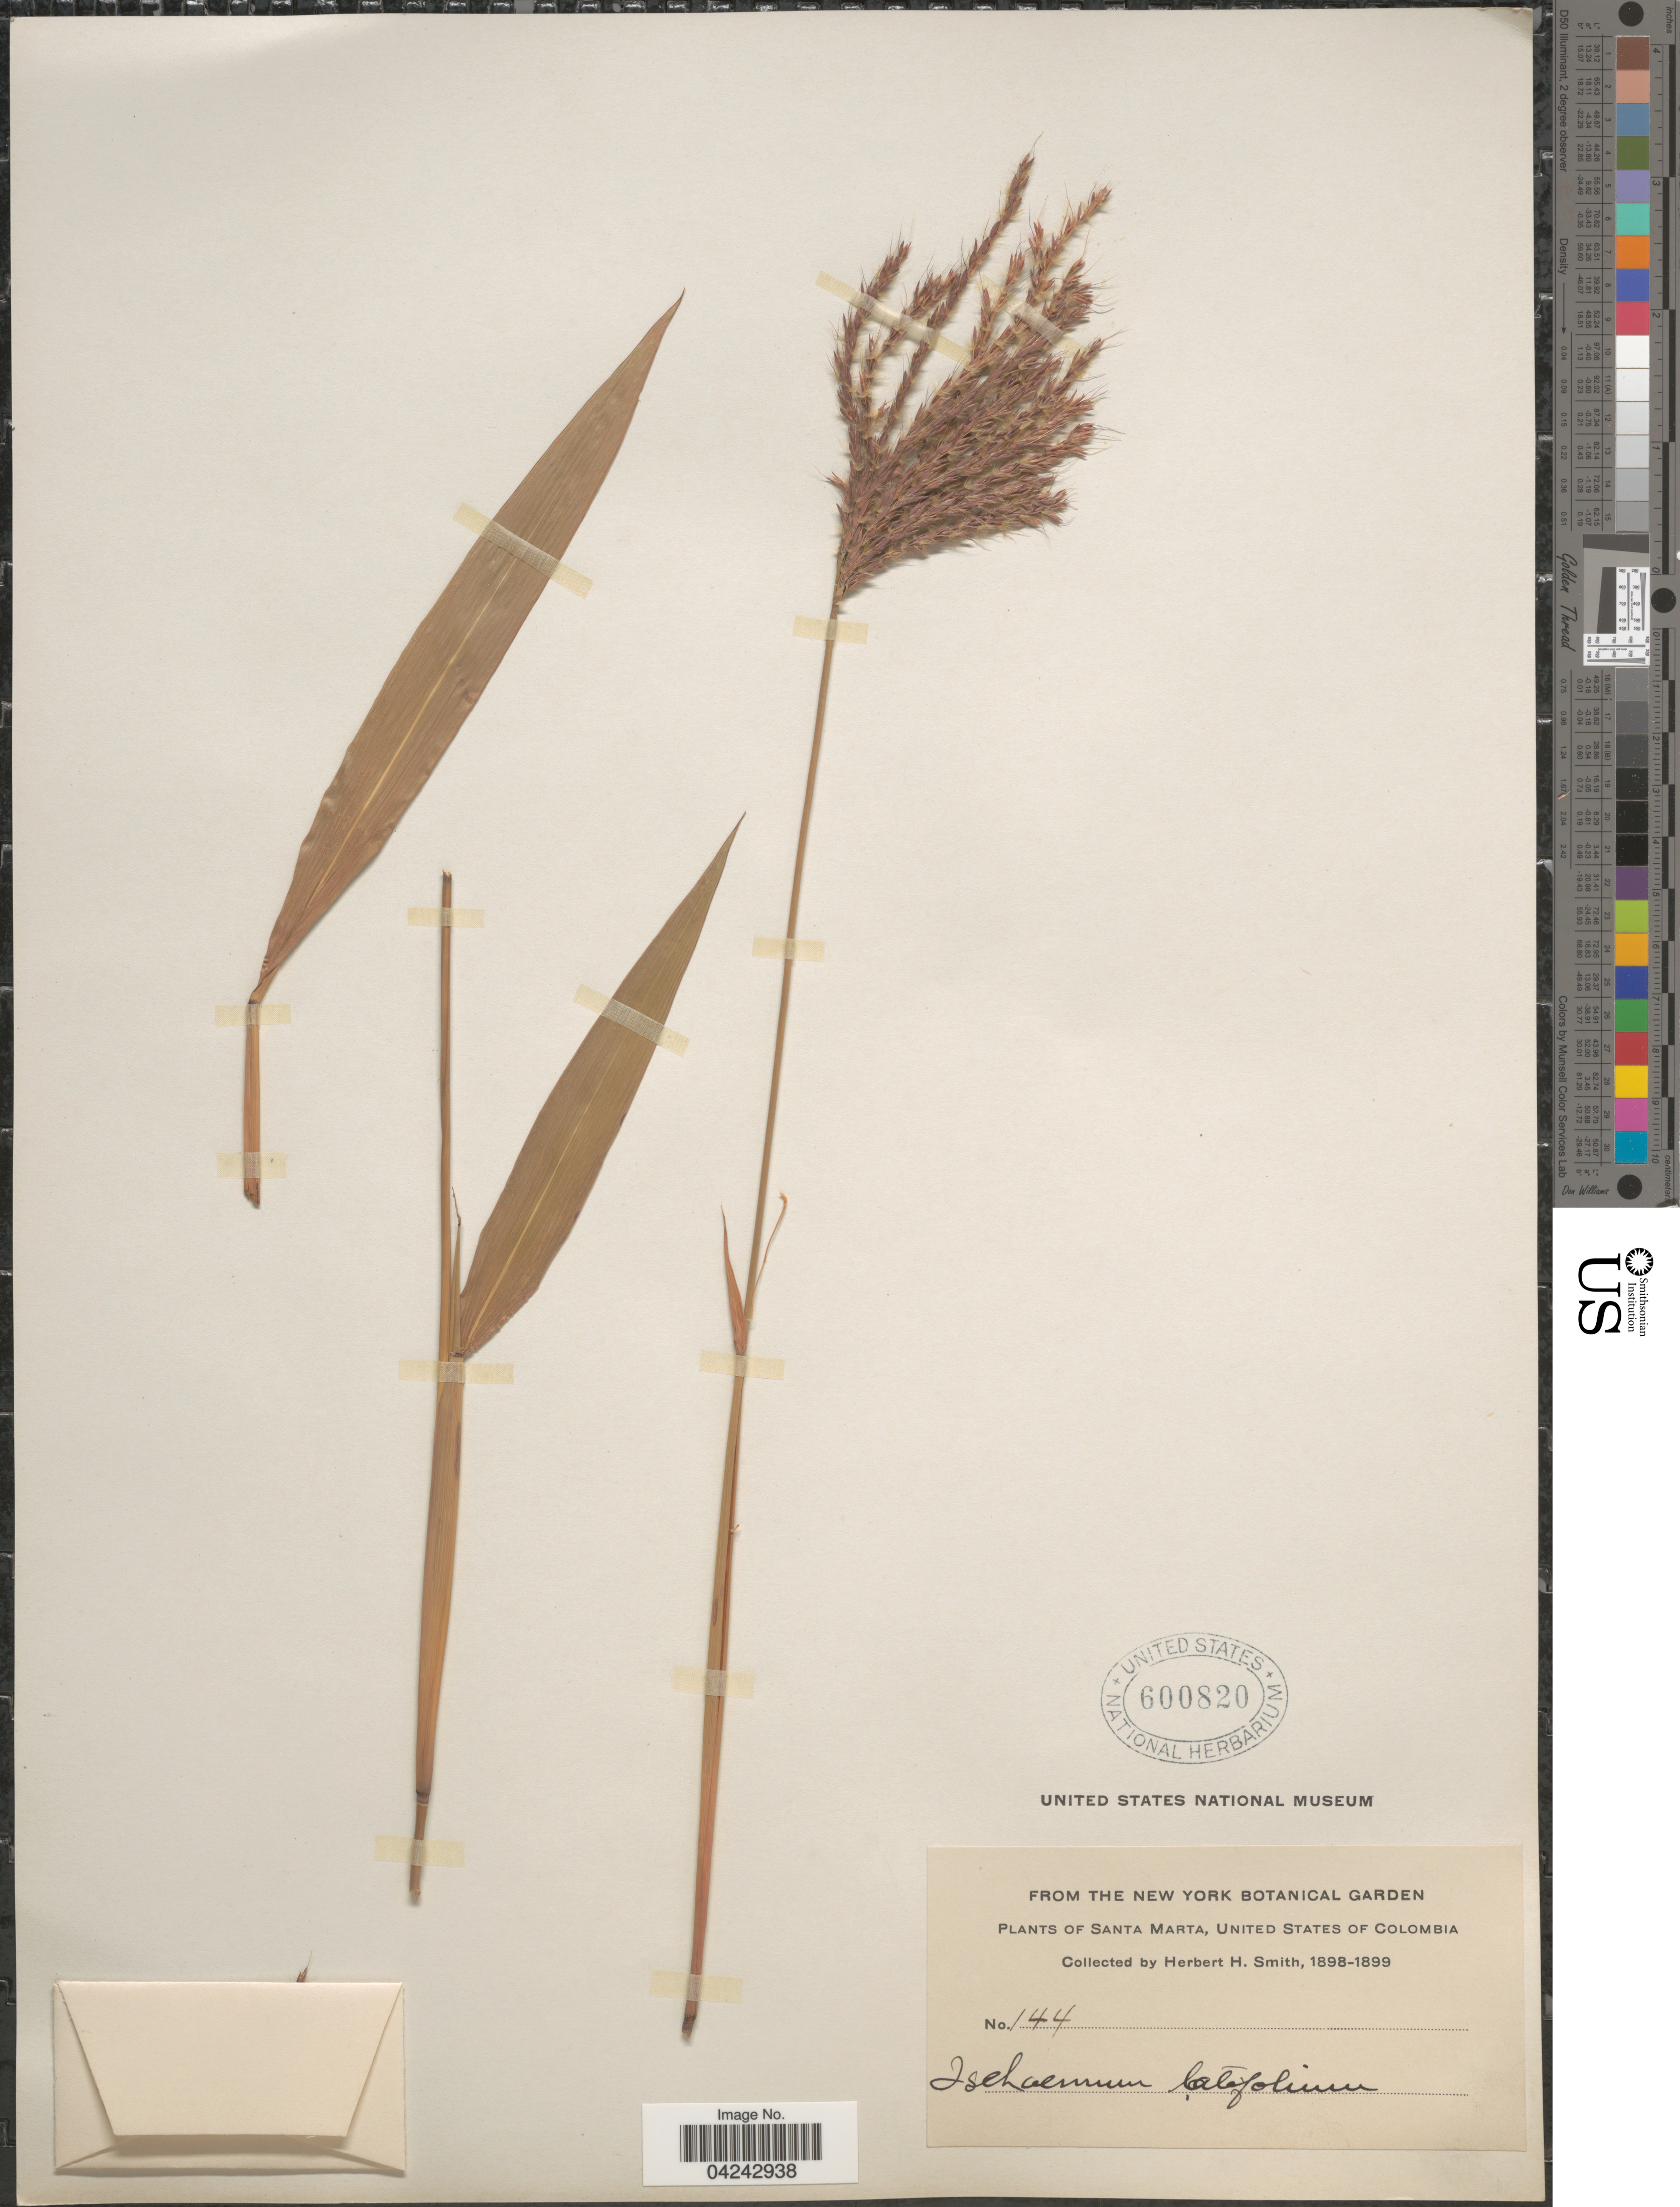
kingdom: Plantae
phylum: Tracheophyta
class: Liliopsida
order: Poales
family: Poaceae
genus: Ischaemum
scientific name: Ischaemum latifolium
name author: (Spreng.) Kunth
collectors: Herbert H. Smith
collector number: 144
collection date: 1898/1899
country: Colombia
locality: Santa Marta, United States of Colombia.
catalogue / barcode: US 600820